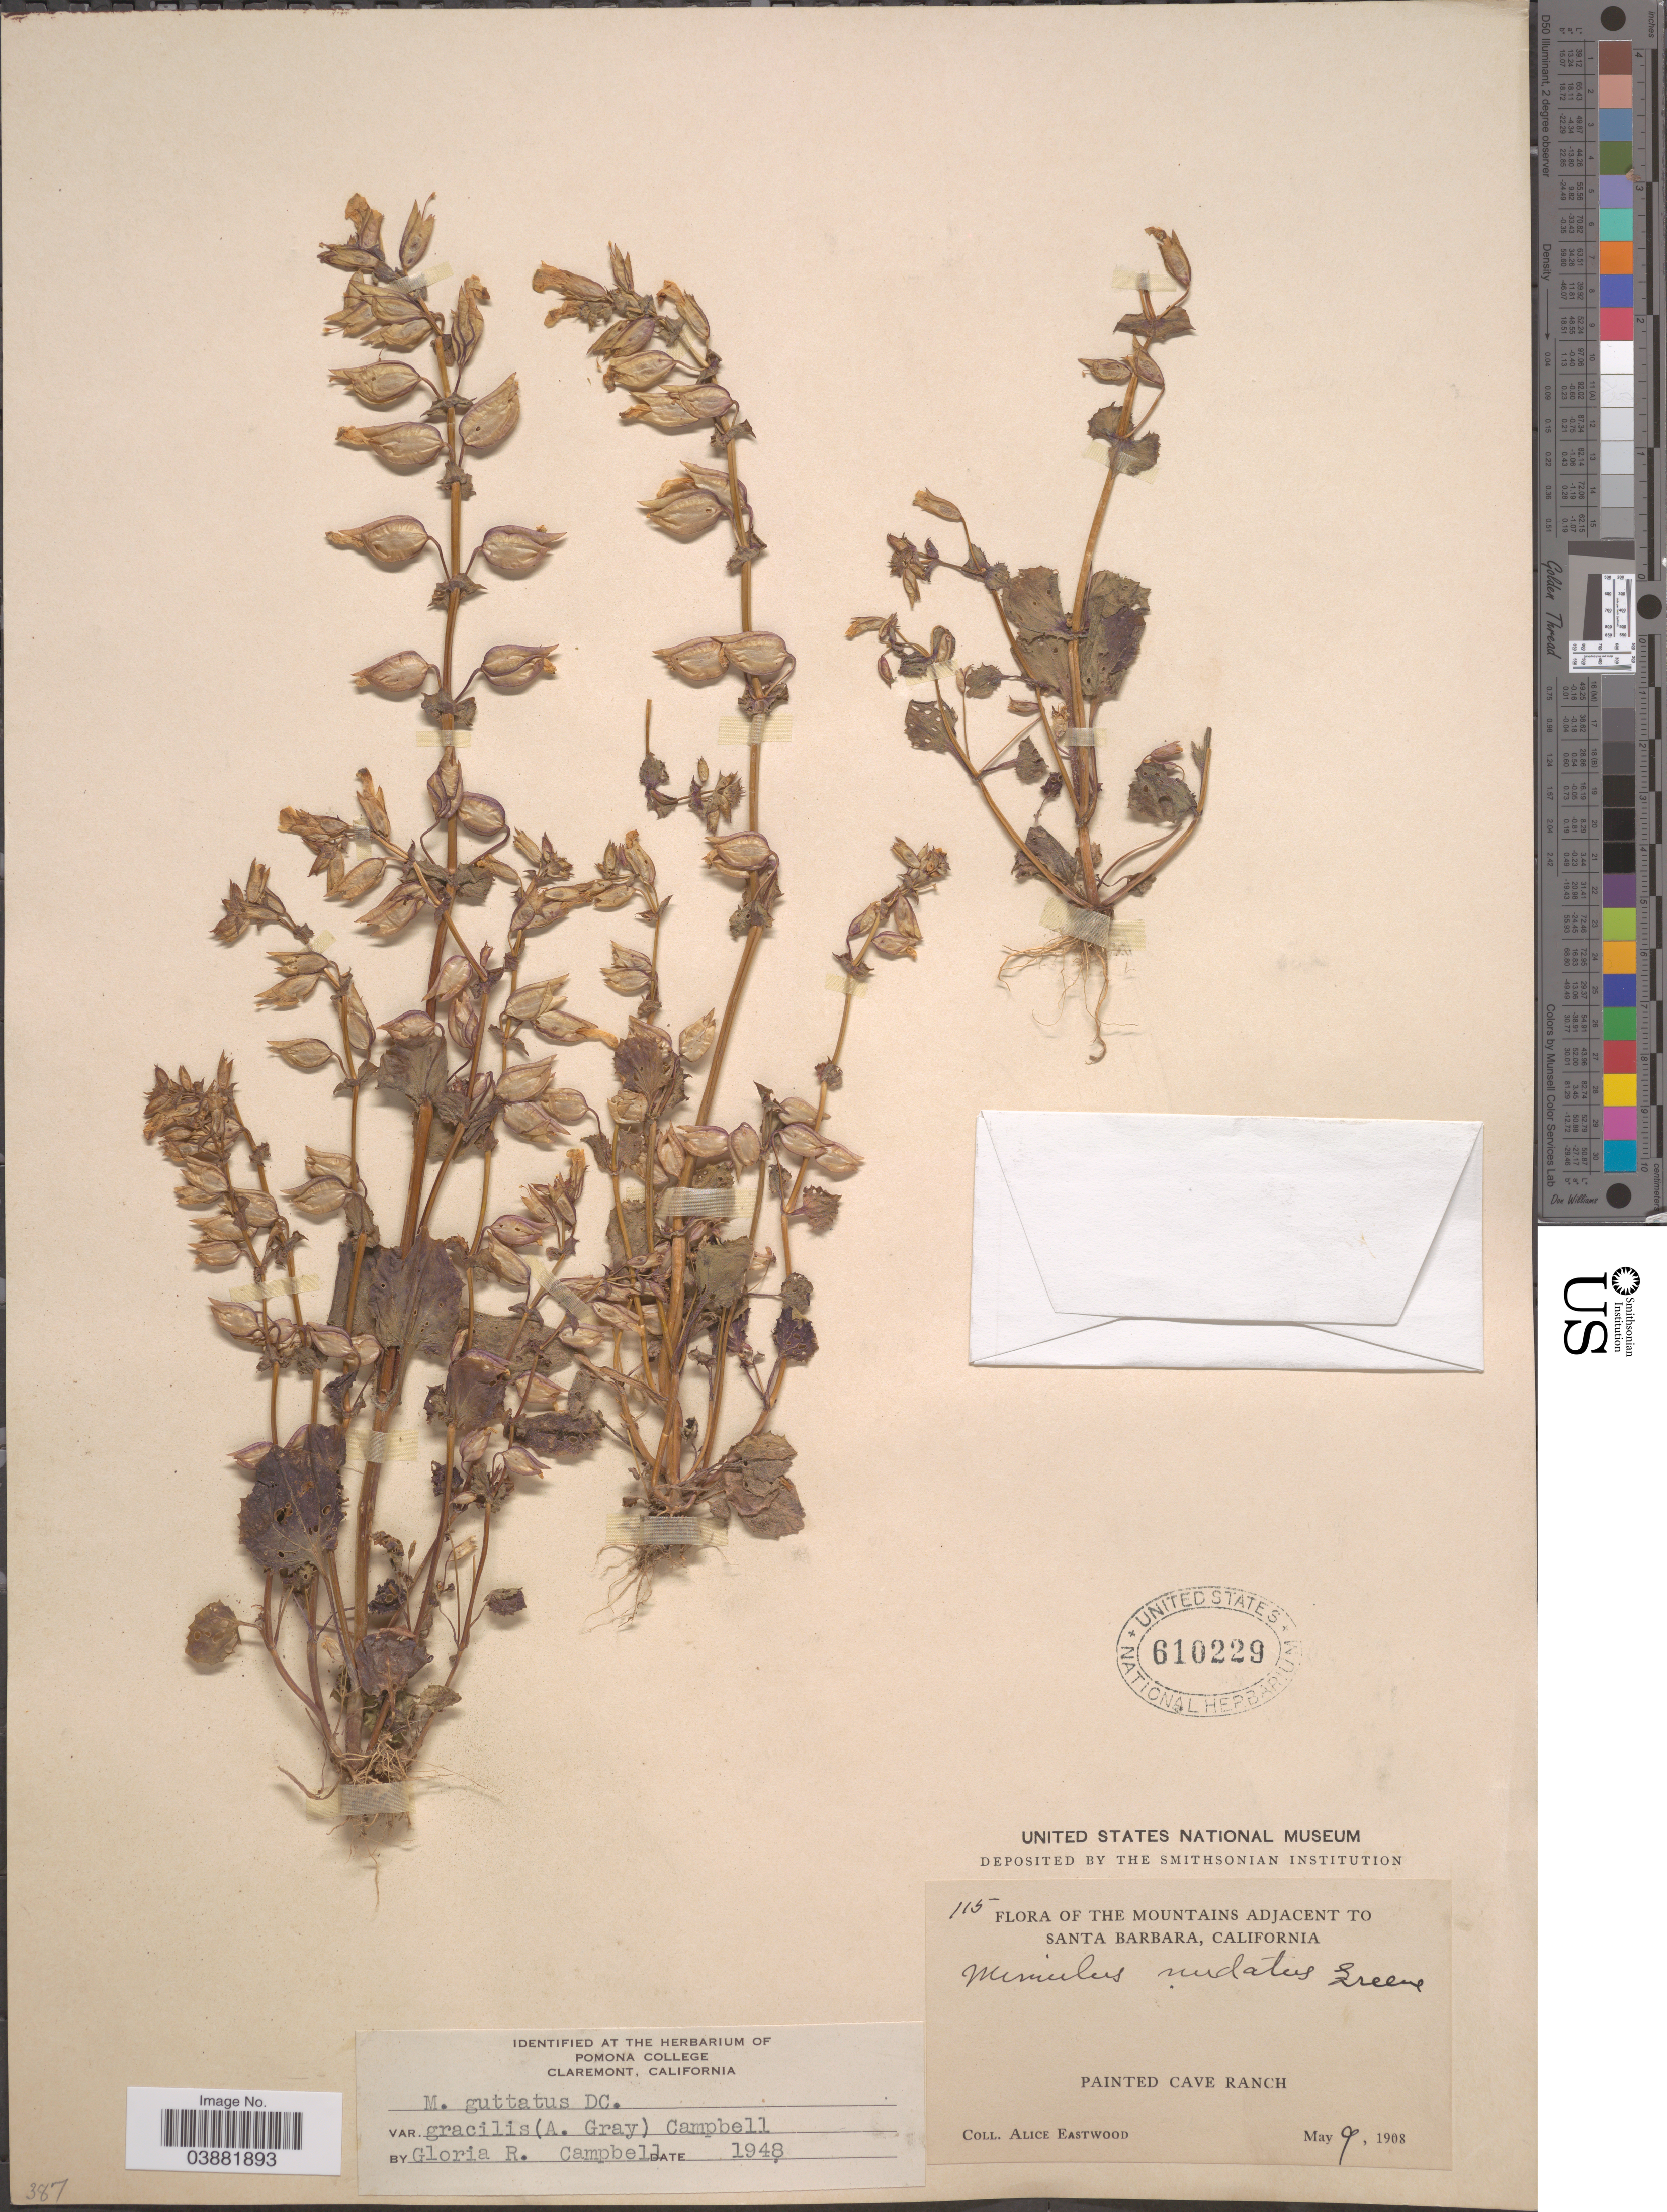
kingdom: Plantae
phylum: Tracheophyta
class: Magnoliopsida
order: Lamiales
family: Phrymaceae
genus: Mimulus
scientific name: Mimulus guttatus var. gracilis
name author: (A. Gray) G.R. Campb.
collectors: A. Eastwood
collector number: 115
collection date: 1908-05-09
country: United States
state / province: California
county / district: Santa Barbara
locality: Mountain Adjacent to Santa Barbara. Painted Cave Ranch.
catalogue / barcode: US 610229